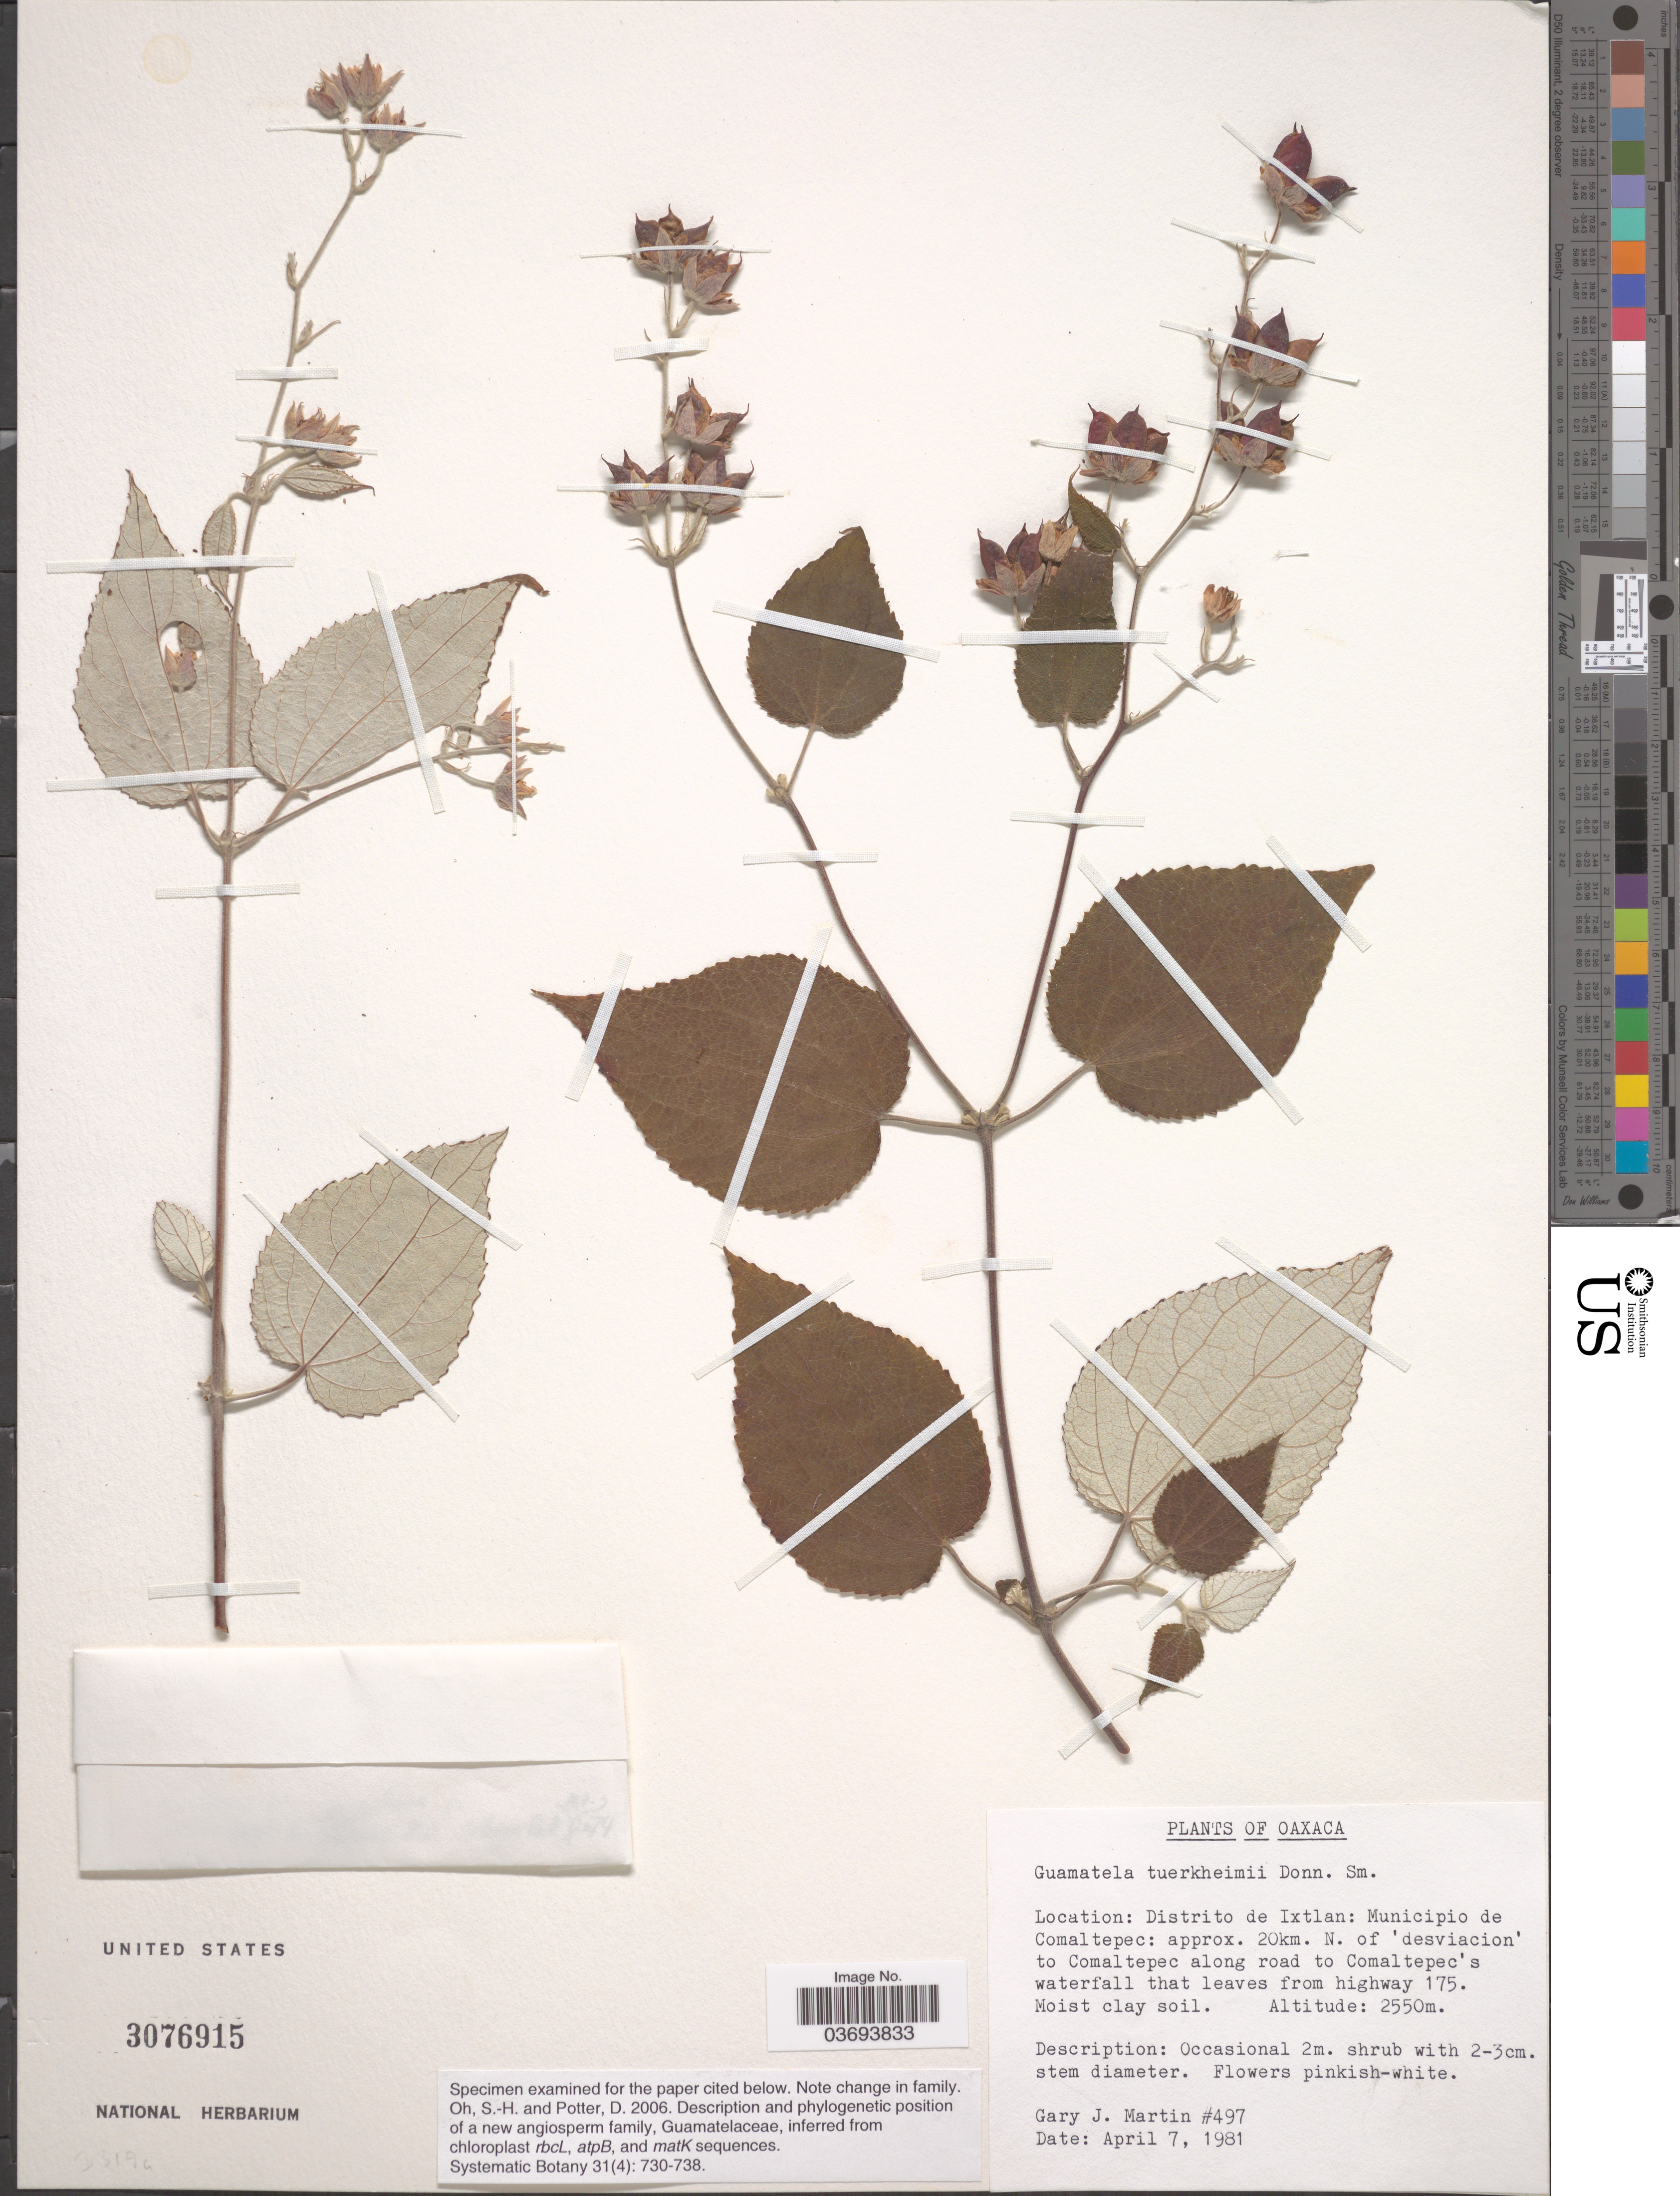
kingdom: Plantae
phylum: Tracheophyta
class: Magnoliopsida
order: Crossosomatales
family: Guamatelaceae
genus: Guamatela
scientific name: Guamatela tuerckheimii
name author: Donn. Sm.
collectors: G. J. Martin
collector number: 497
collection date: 1981-04-07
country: Mexico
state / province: Oaxaca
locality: Distrito de Ixtlan: Municipio de Comaltepec: approx. 20km. N. of 'desviacion' to Comaltepec along road to Comaltepec's waterfall that leaves from highway 175.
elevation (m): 2550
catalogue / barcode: US 3076915